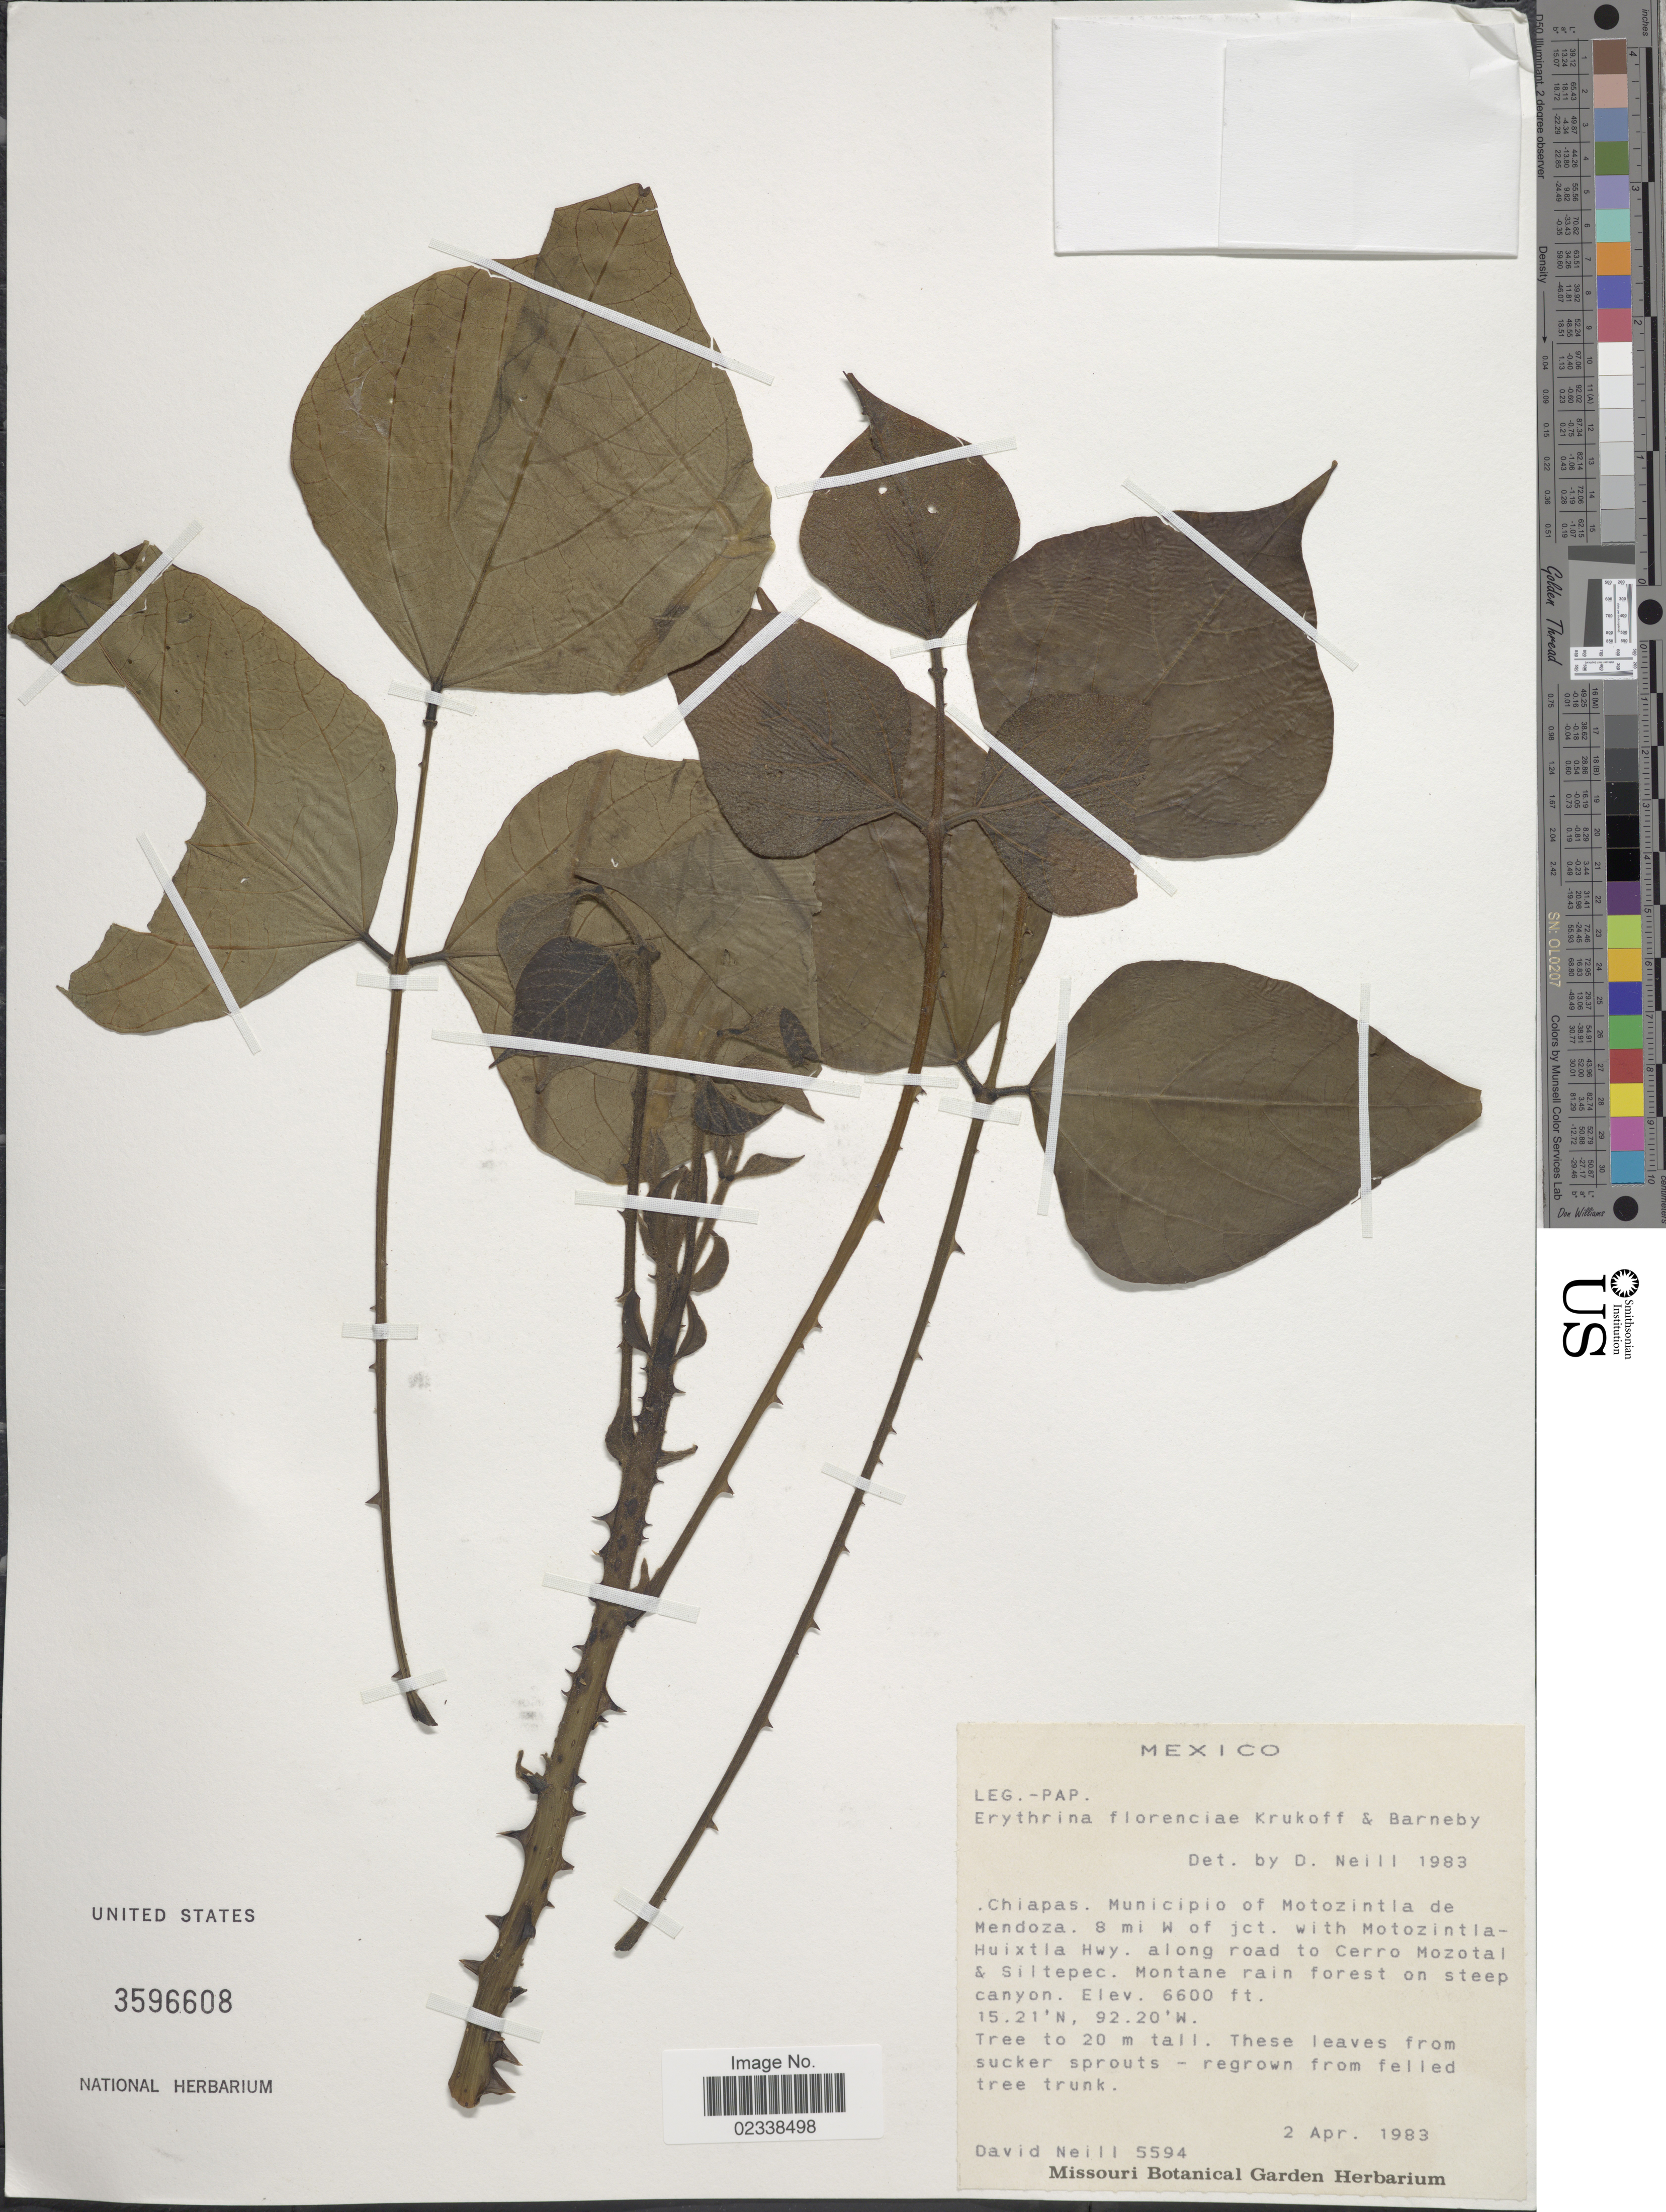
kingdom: Plantae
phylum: Tracheophyta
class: Magnoliopsida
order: Fabales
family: Fabaceae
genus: Erythrina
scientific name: Erythrina florenciae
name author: Krukoff & Barneby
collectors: D. Neill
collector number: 5594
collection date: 1983-04-02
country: Mexico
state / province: Chiapas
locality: Municipio of Motozintla de Mendoza, 8 mi W of jct. wit Motozintla Huixtla Hwy. along road to Cerro Mozotal & Siltepec, montane rain forest on steep canyon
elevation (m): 2012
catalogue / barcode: US 3596608